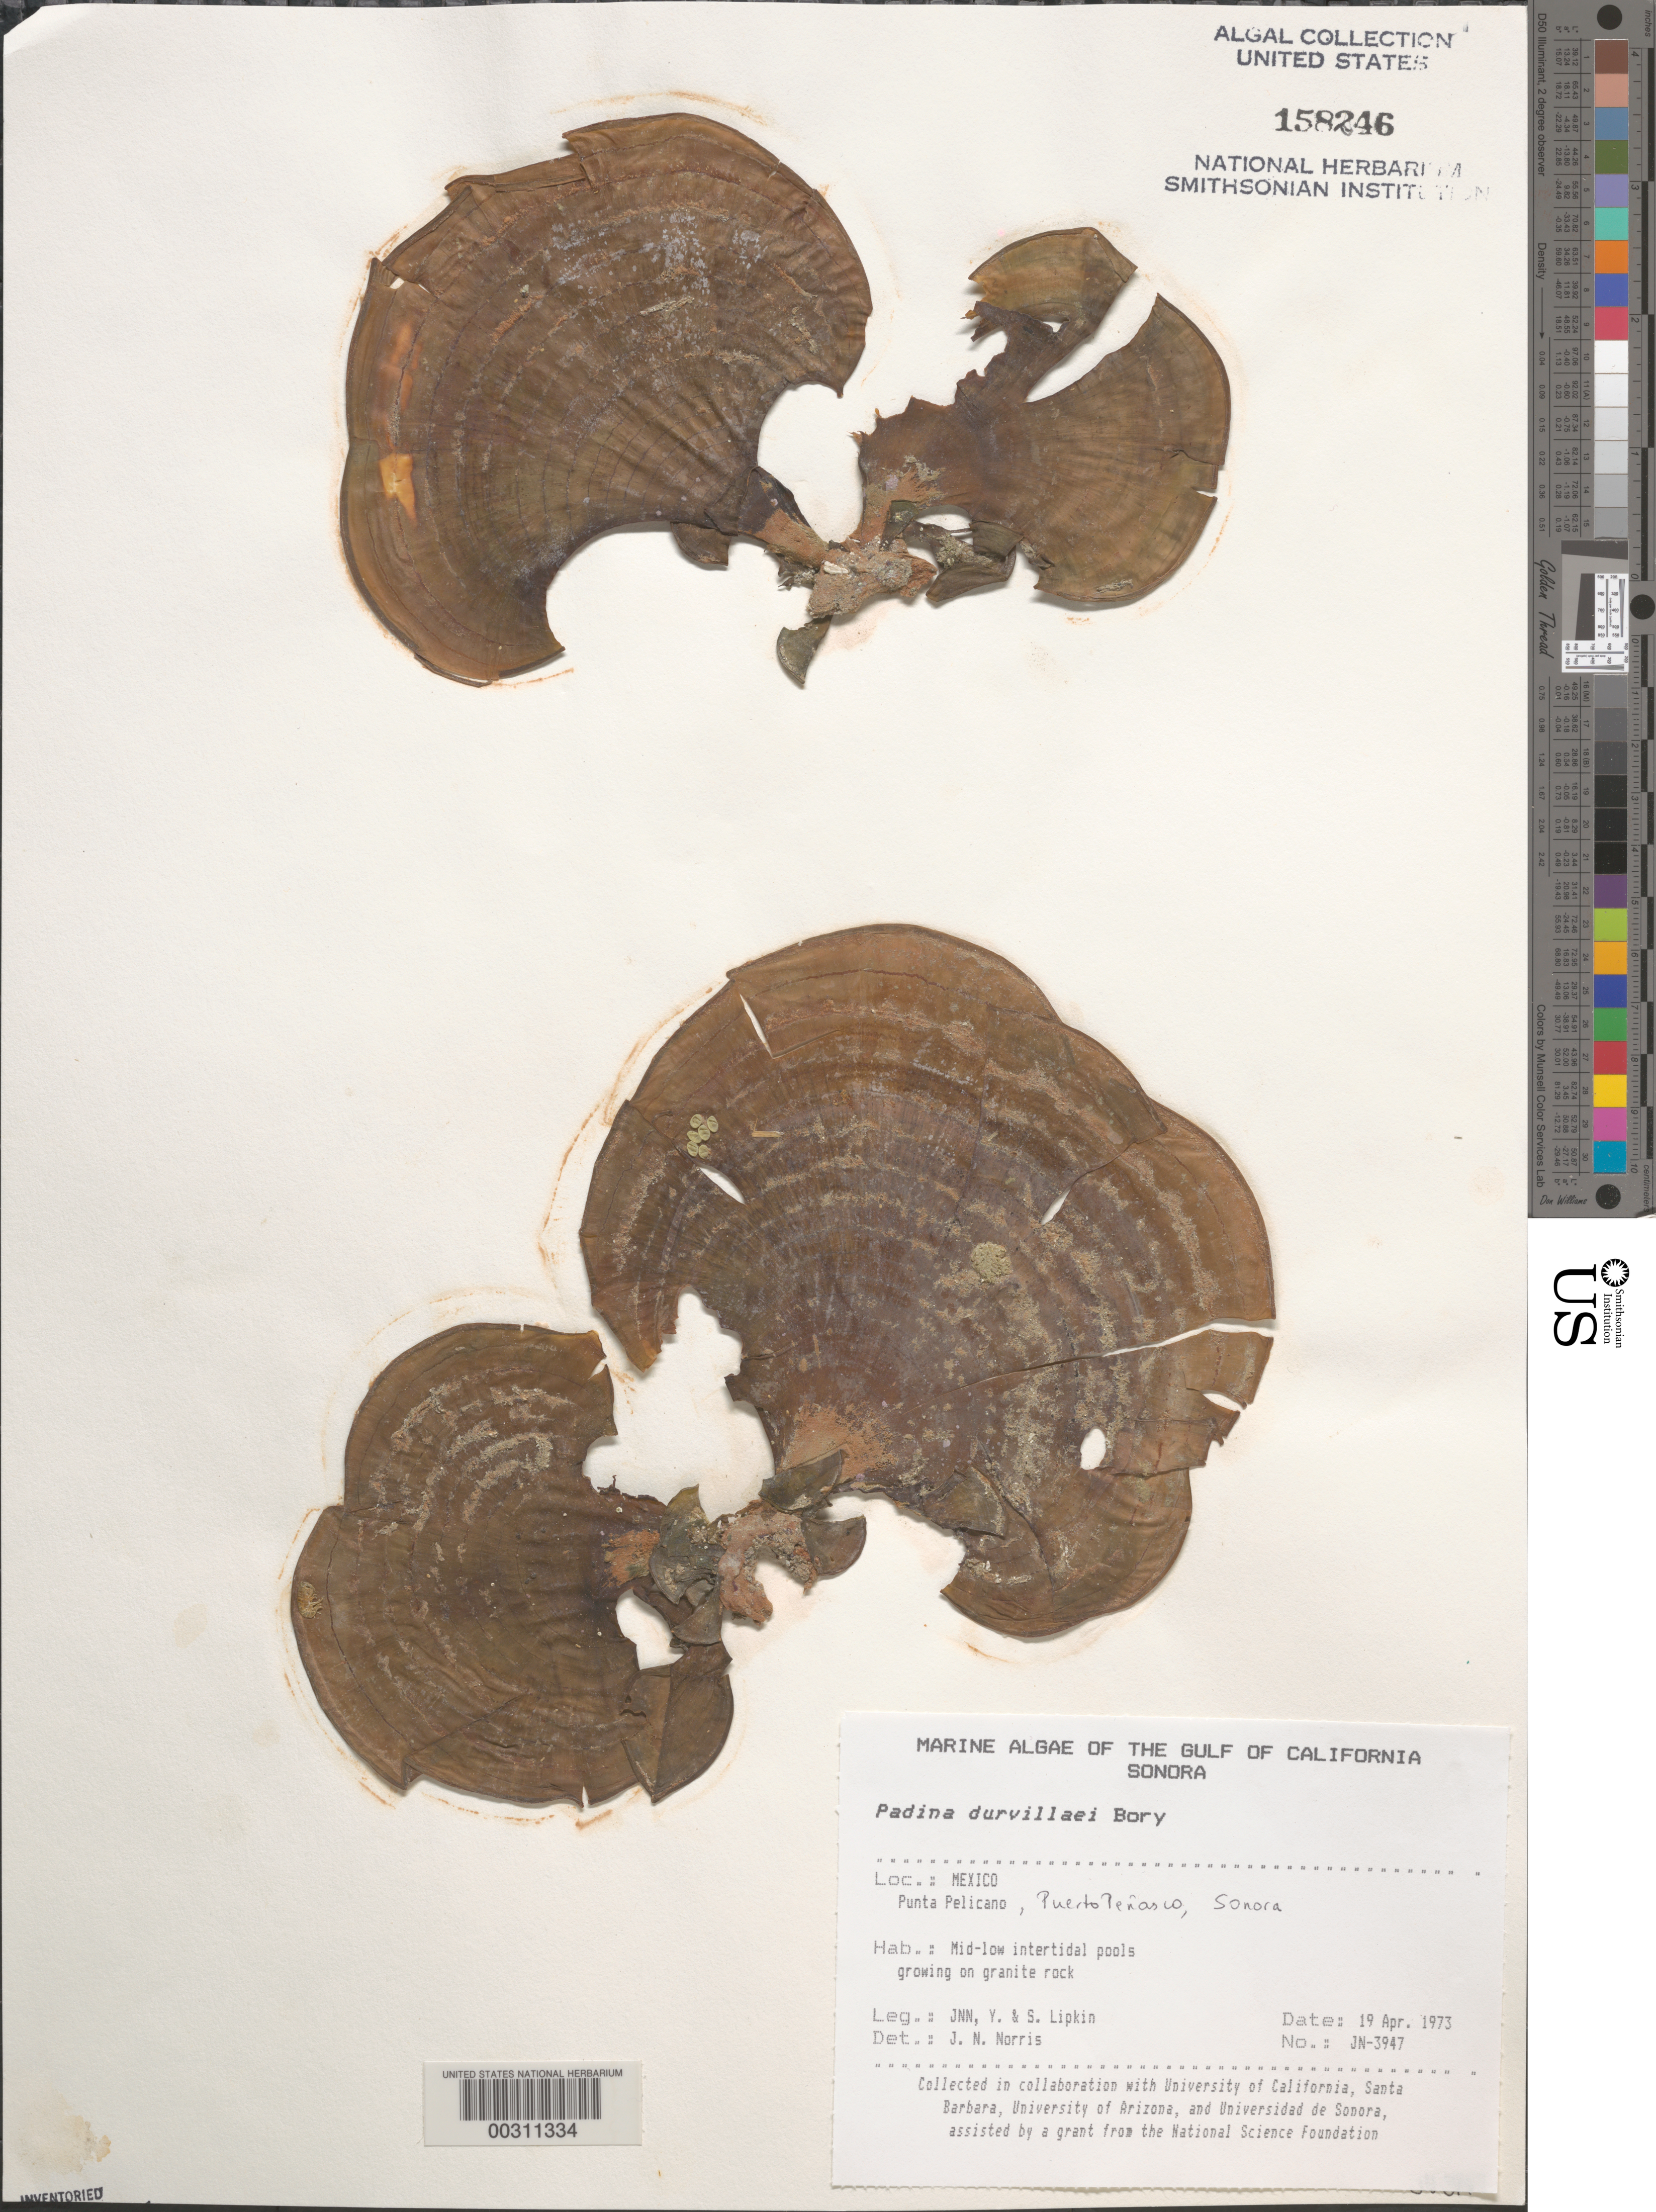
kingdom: Chromista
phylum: Ochrophyta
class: Phaeophyceae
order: Dictyotales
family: Dictyotaceae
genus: Padina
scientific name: Padina durvillaei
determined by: Norris, James N.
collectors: J. N. Norris, Y. Lipkin & S. Lipkin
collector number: JN-3947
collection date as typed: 19 Apr 1973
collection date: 1973-04-19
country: Mexico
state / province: Sonora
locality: Punta Pelicano, Puerto Penasco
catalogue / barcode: US 158246